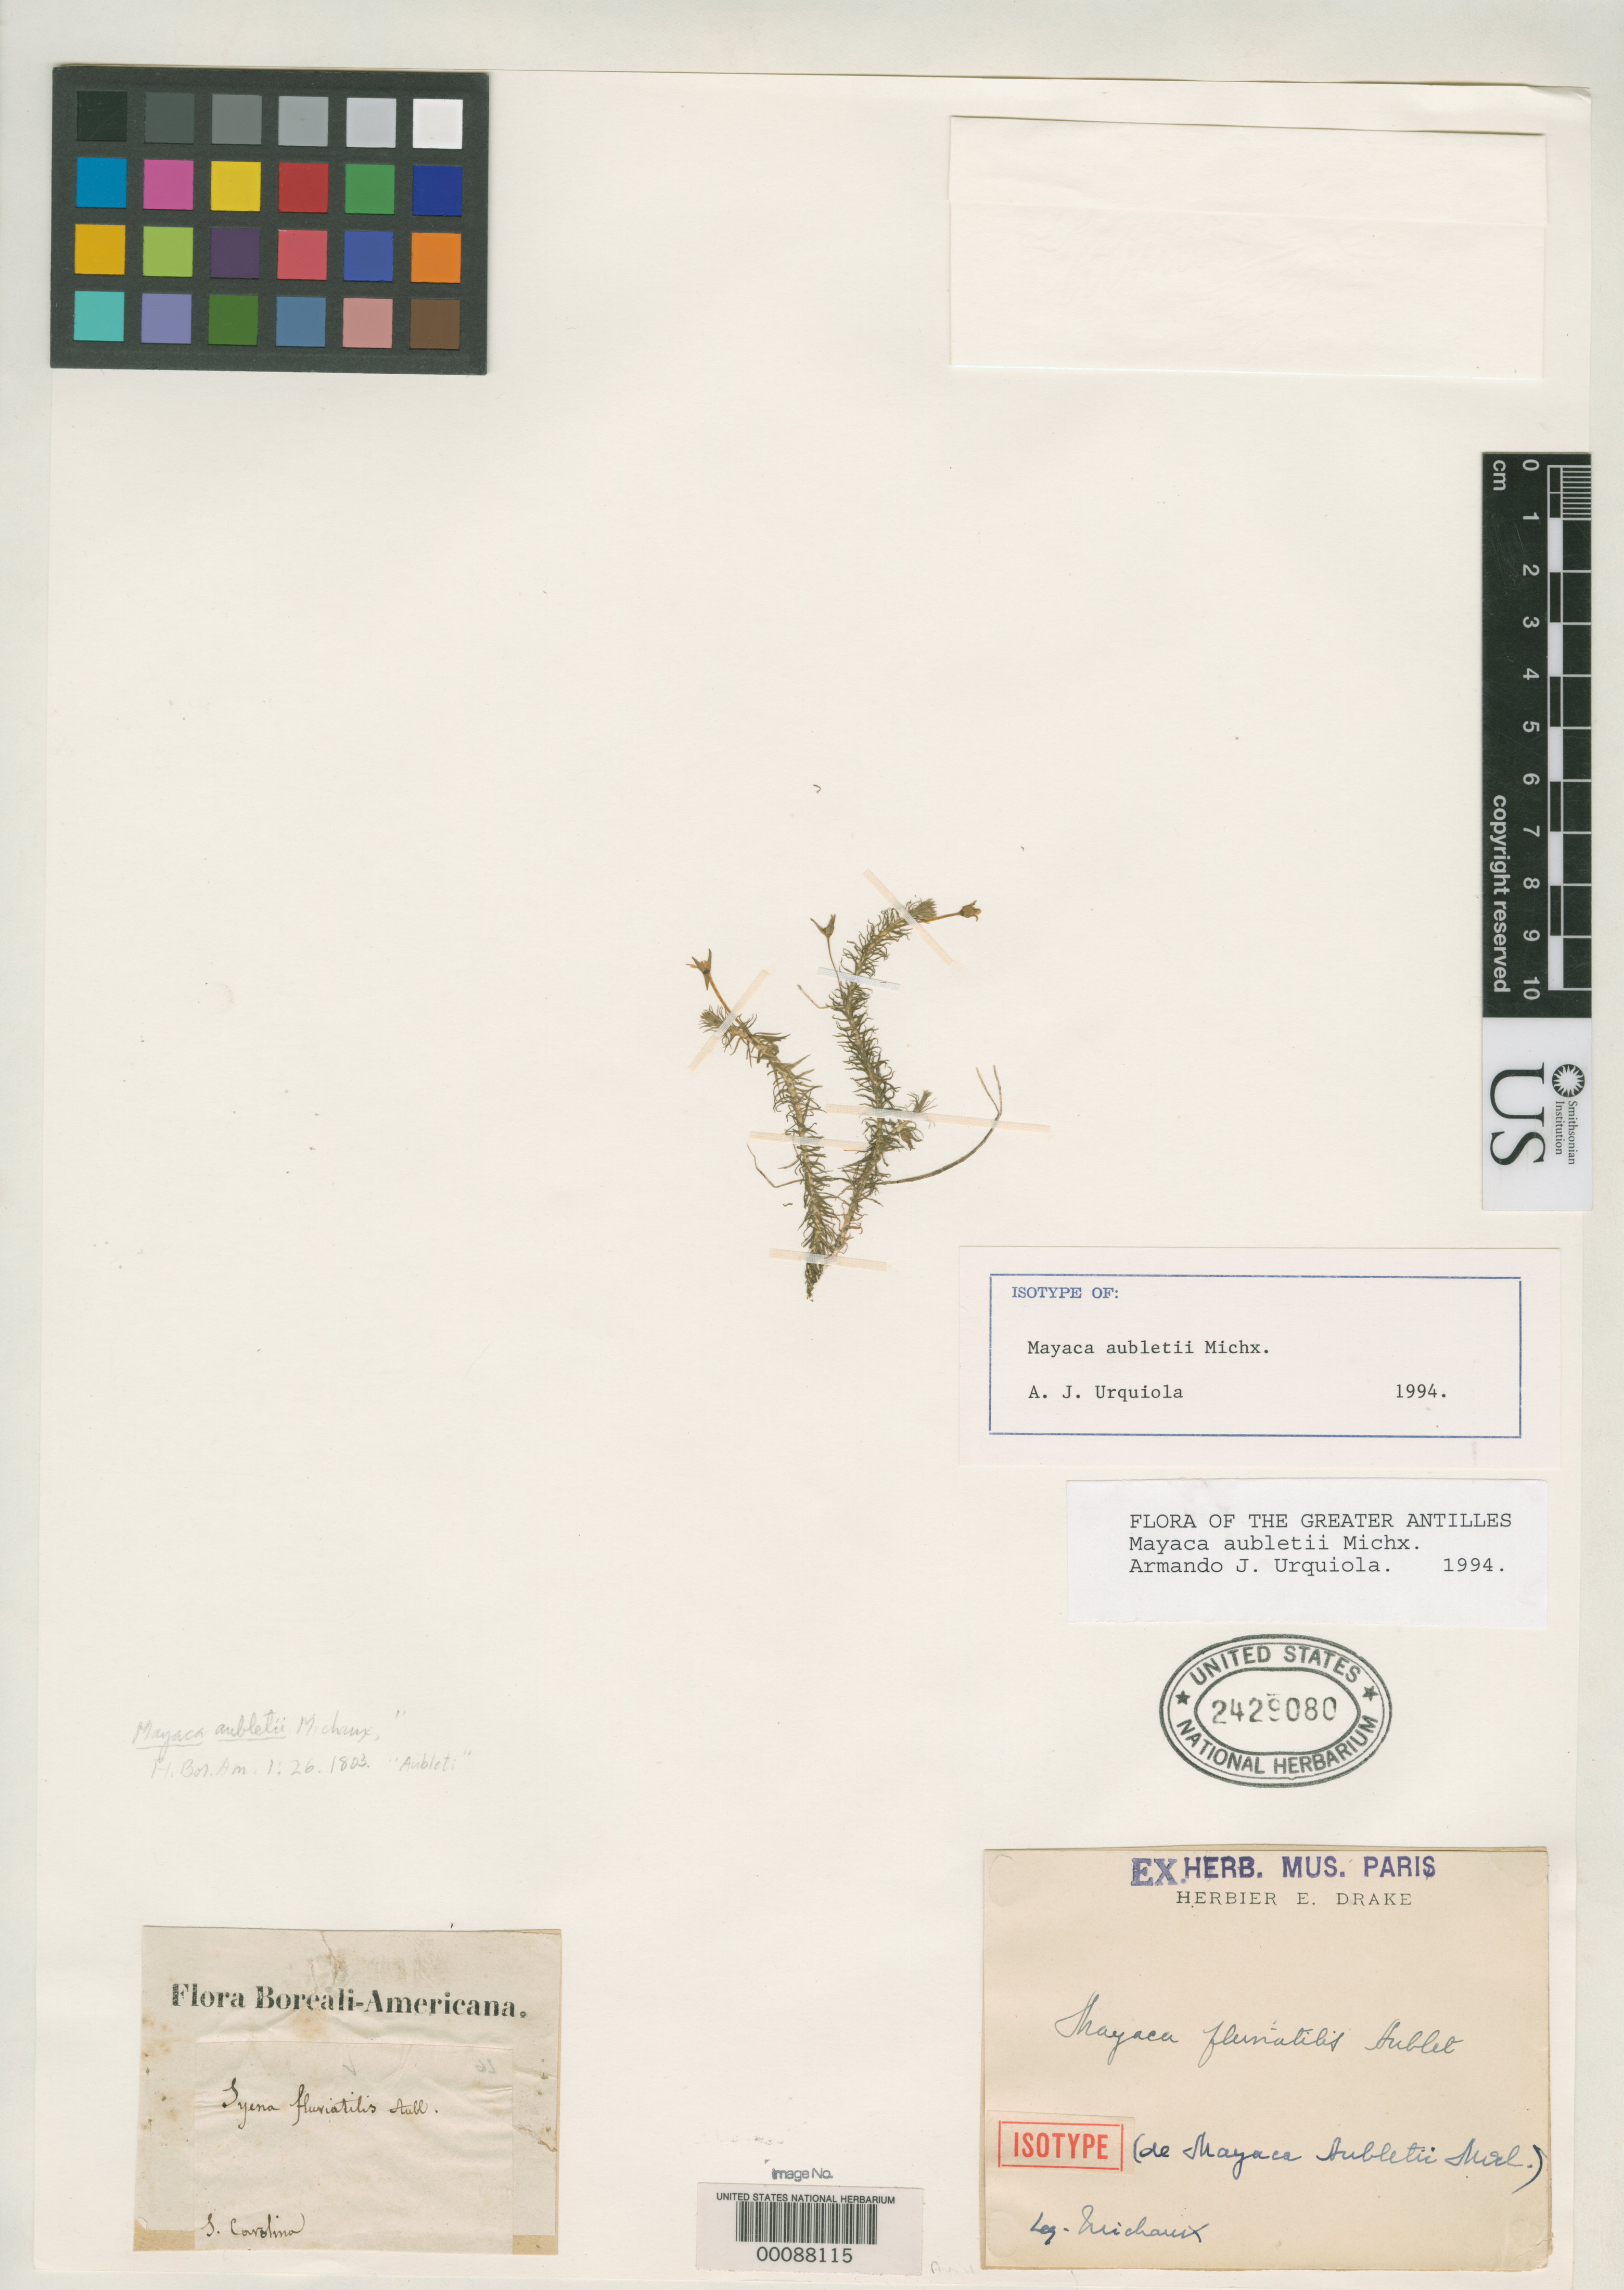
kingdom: Plantae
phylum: Tracheophyta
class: Liliopsida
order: Poales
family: Mayacaceae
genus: Mayaca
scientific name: Mayaca aubletii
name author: Michx.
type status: Isotype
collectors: A. Michaux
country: United States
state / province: South Carolina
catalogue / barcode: US 2429080